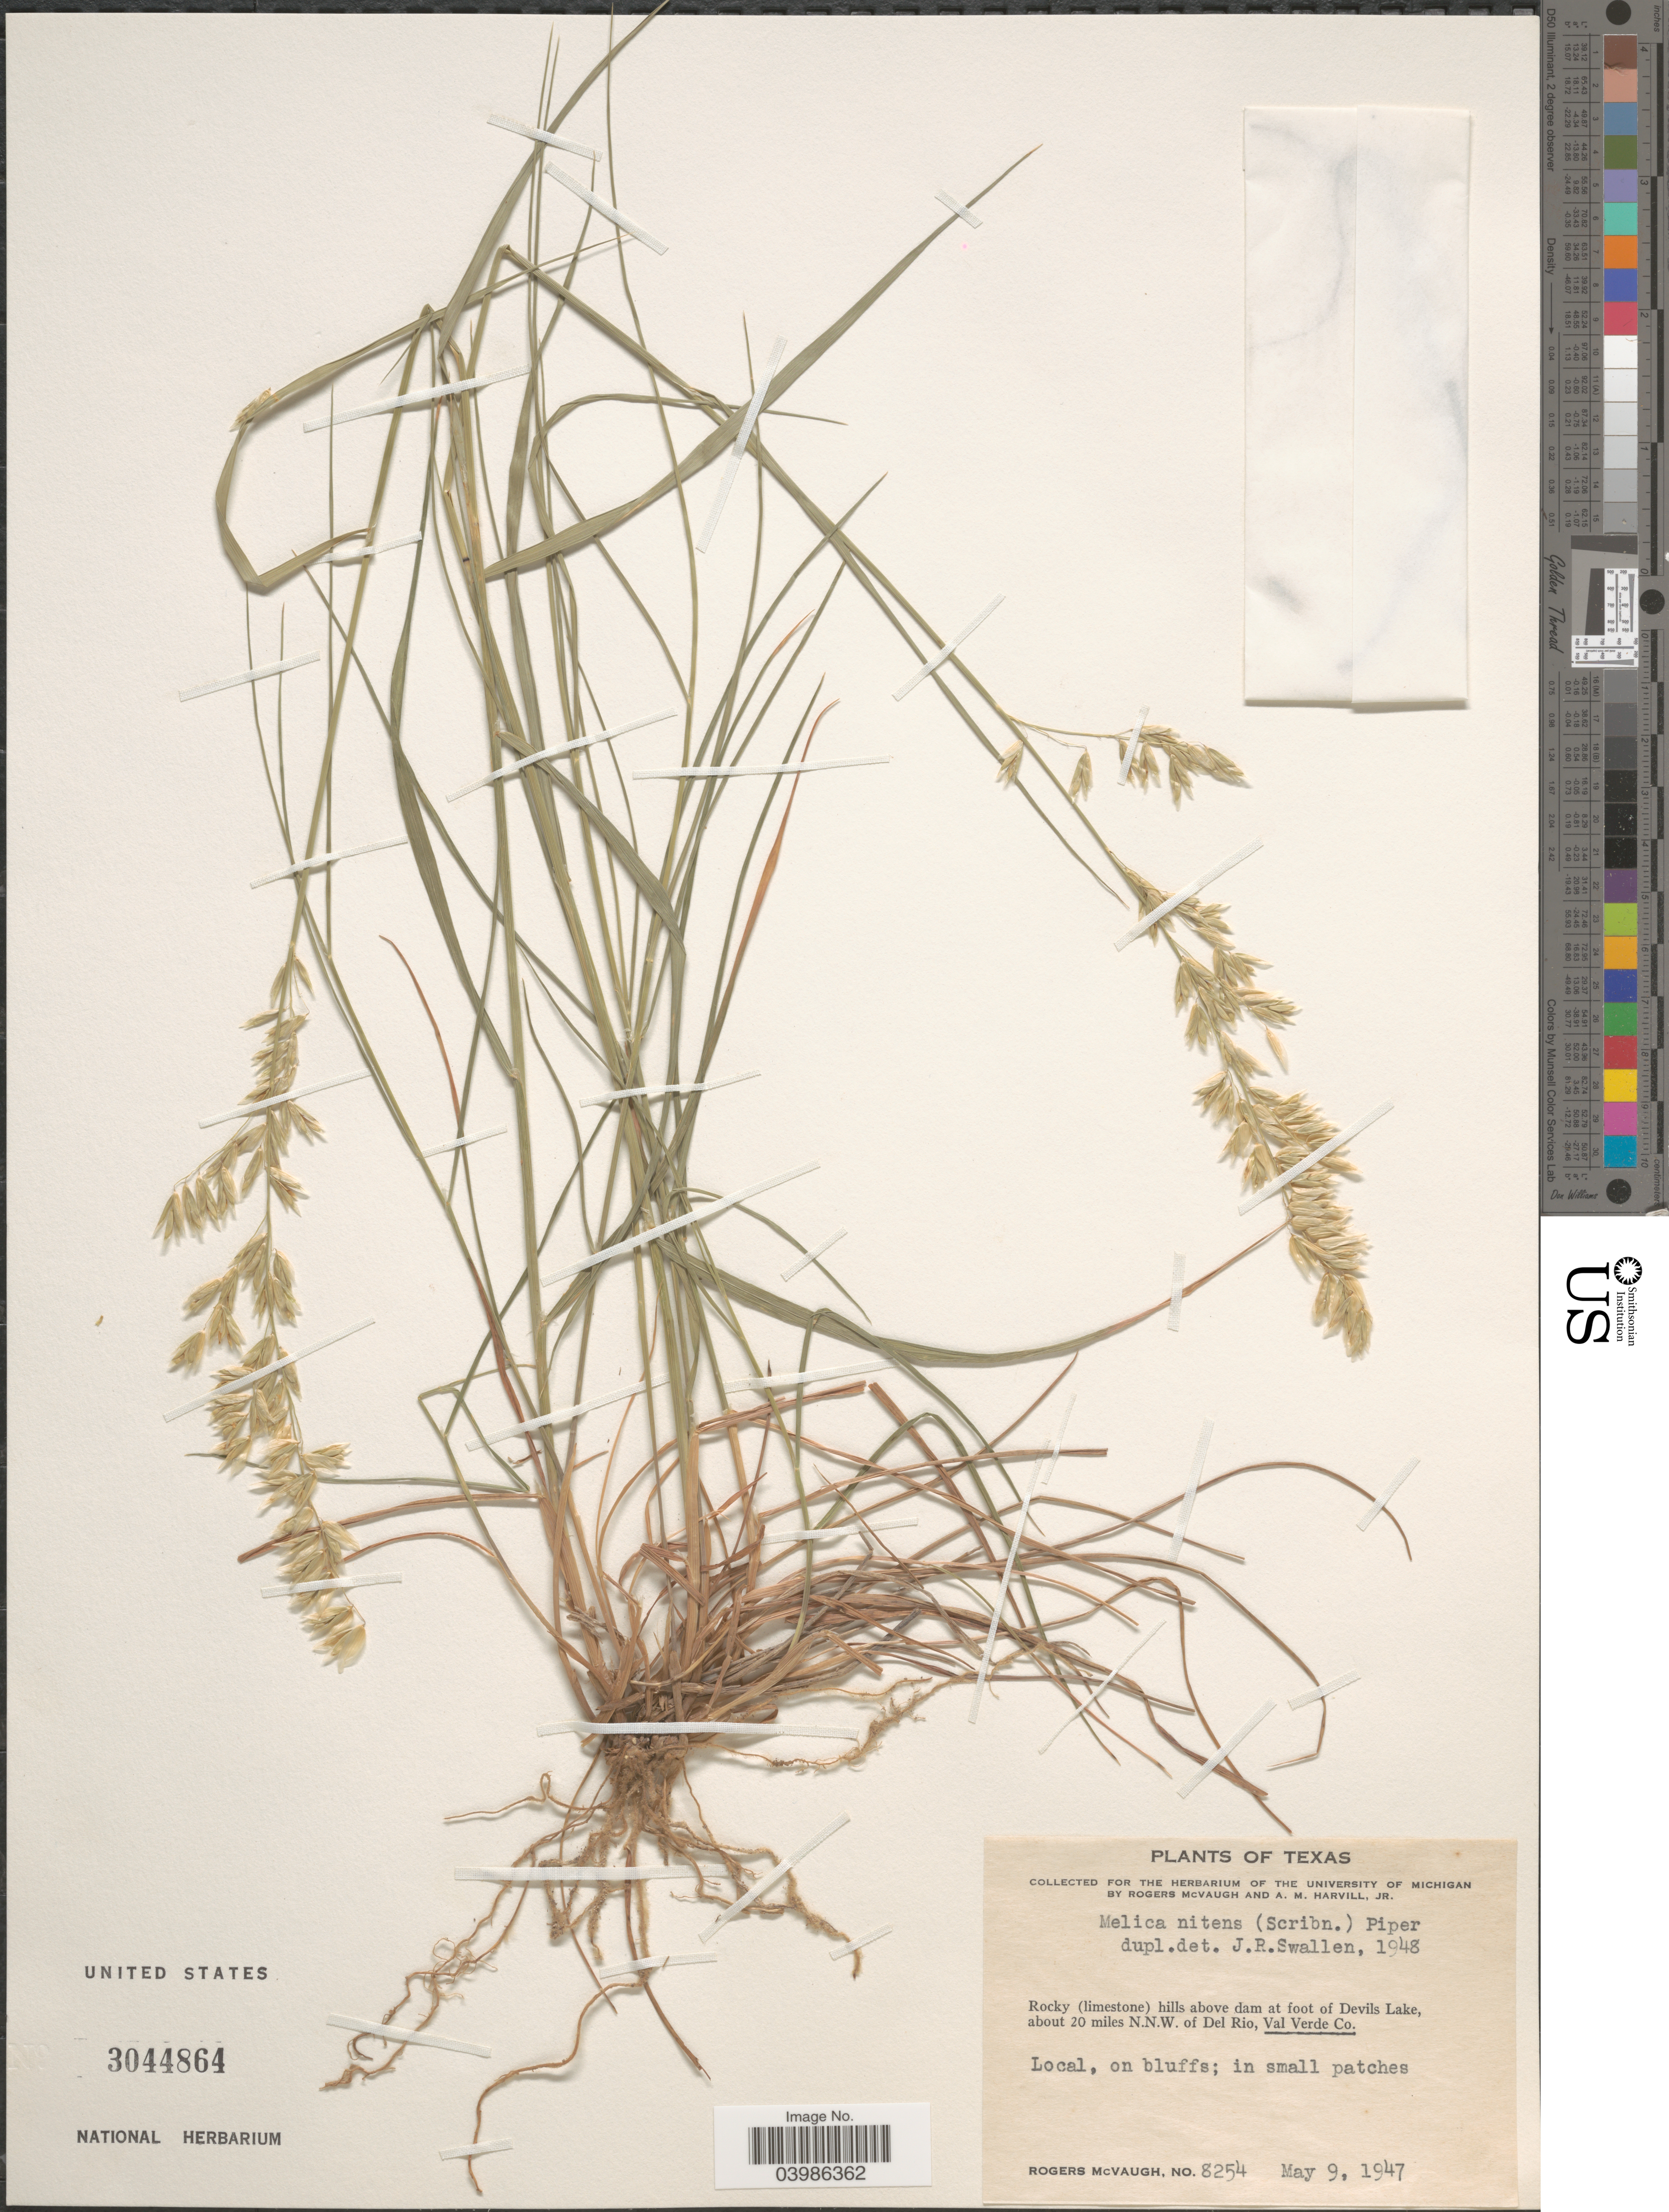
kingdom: Plantae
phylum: Tracheophyta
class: Liliopsida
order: Poales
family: Poaceae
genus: Melica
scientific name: Melica nitens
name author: (Scribn.) Nutt. ex Piper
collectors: R. McVaugh & A. Harvill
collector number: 8254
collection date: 1947-05-09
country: United States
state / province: Texas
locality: Rocky (limestone) hills above dam at foot of Devils Lake, about 20 miles N.N.W. of Del Rio, Val Verde Co.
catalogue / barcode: US 3044864